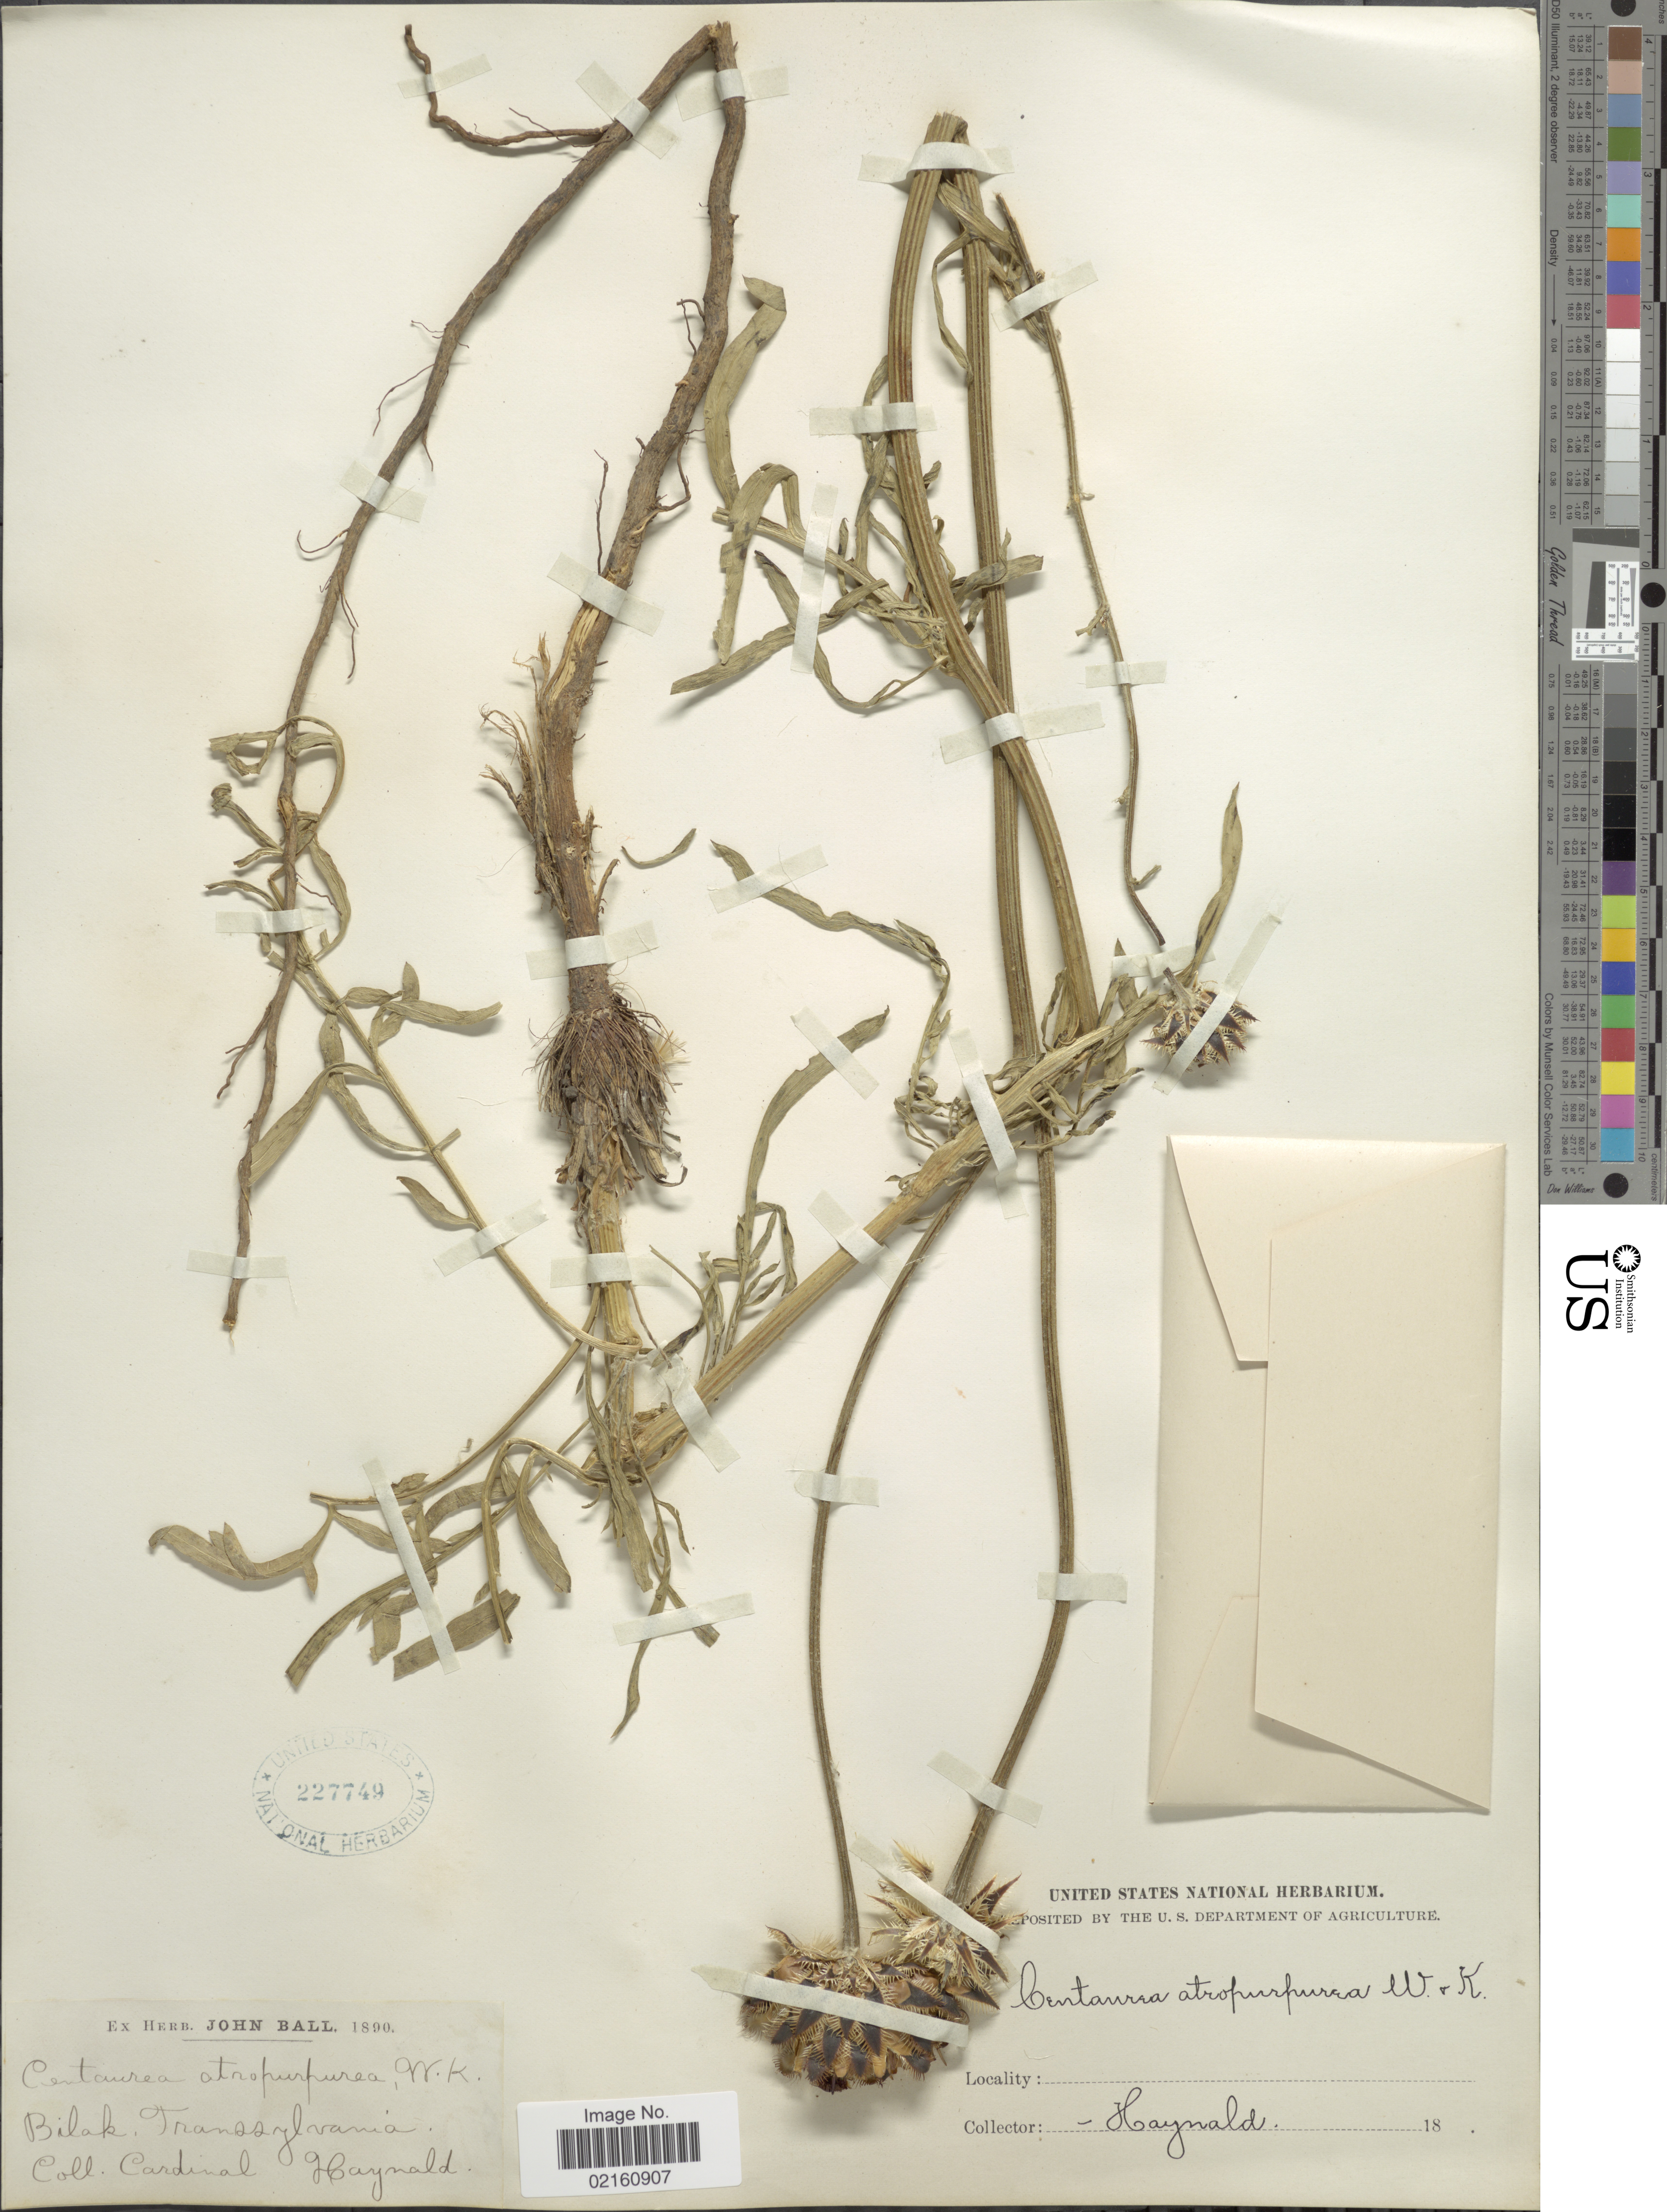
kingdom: Plantae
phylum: Tracheophyta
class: Magnoliopsida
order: Asterales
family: Asteraceae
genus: Centaurea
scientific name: Centaurea calocephala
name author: Willd.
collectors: C. Haynald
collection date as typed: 18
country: Romania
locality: Bilak, Transsylvania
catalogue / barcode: US 227749